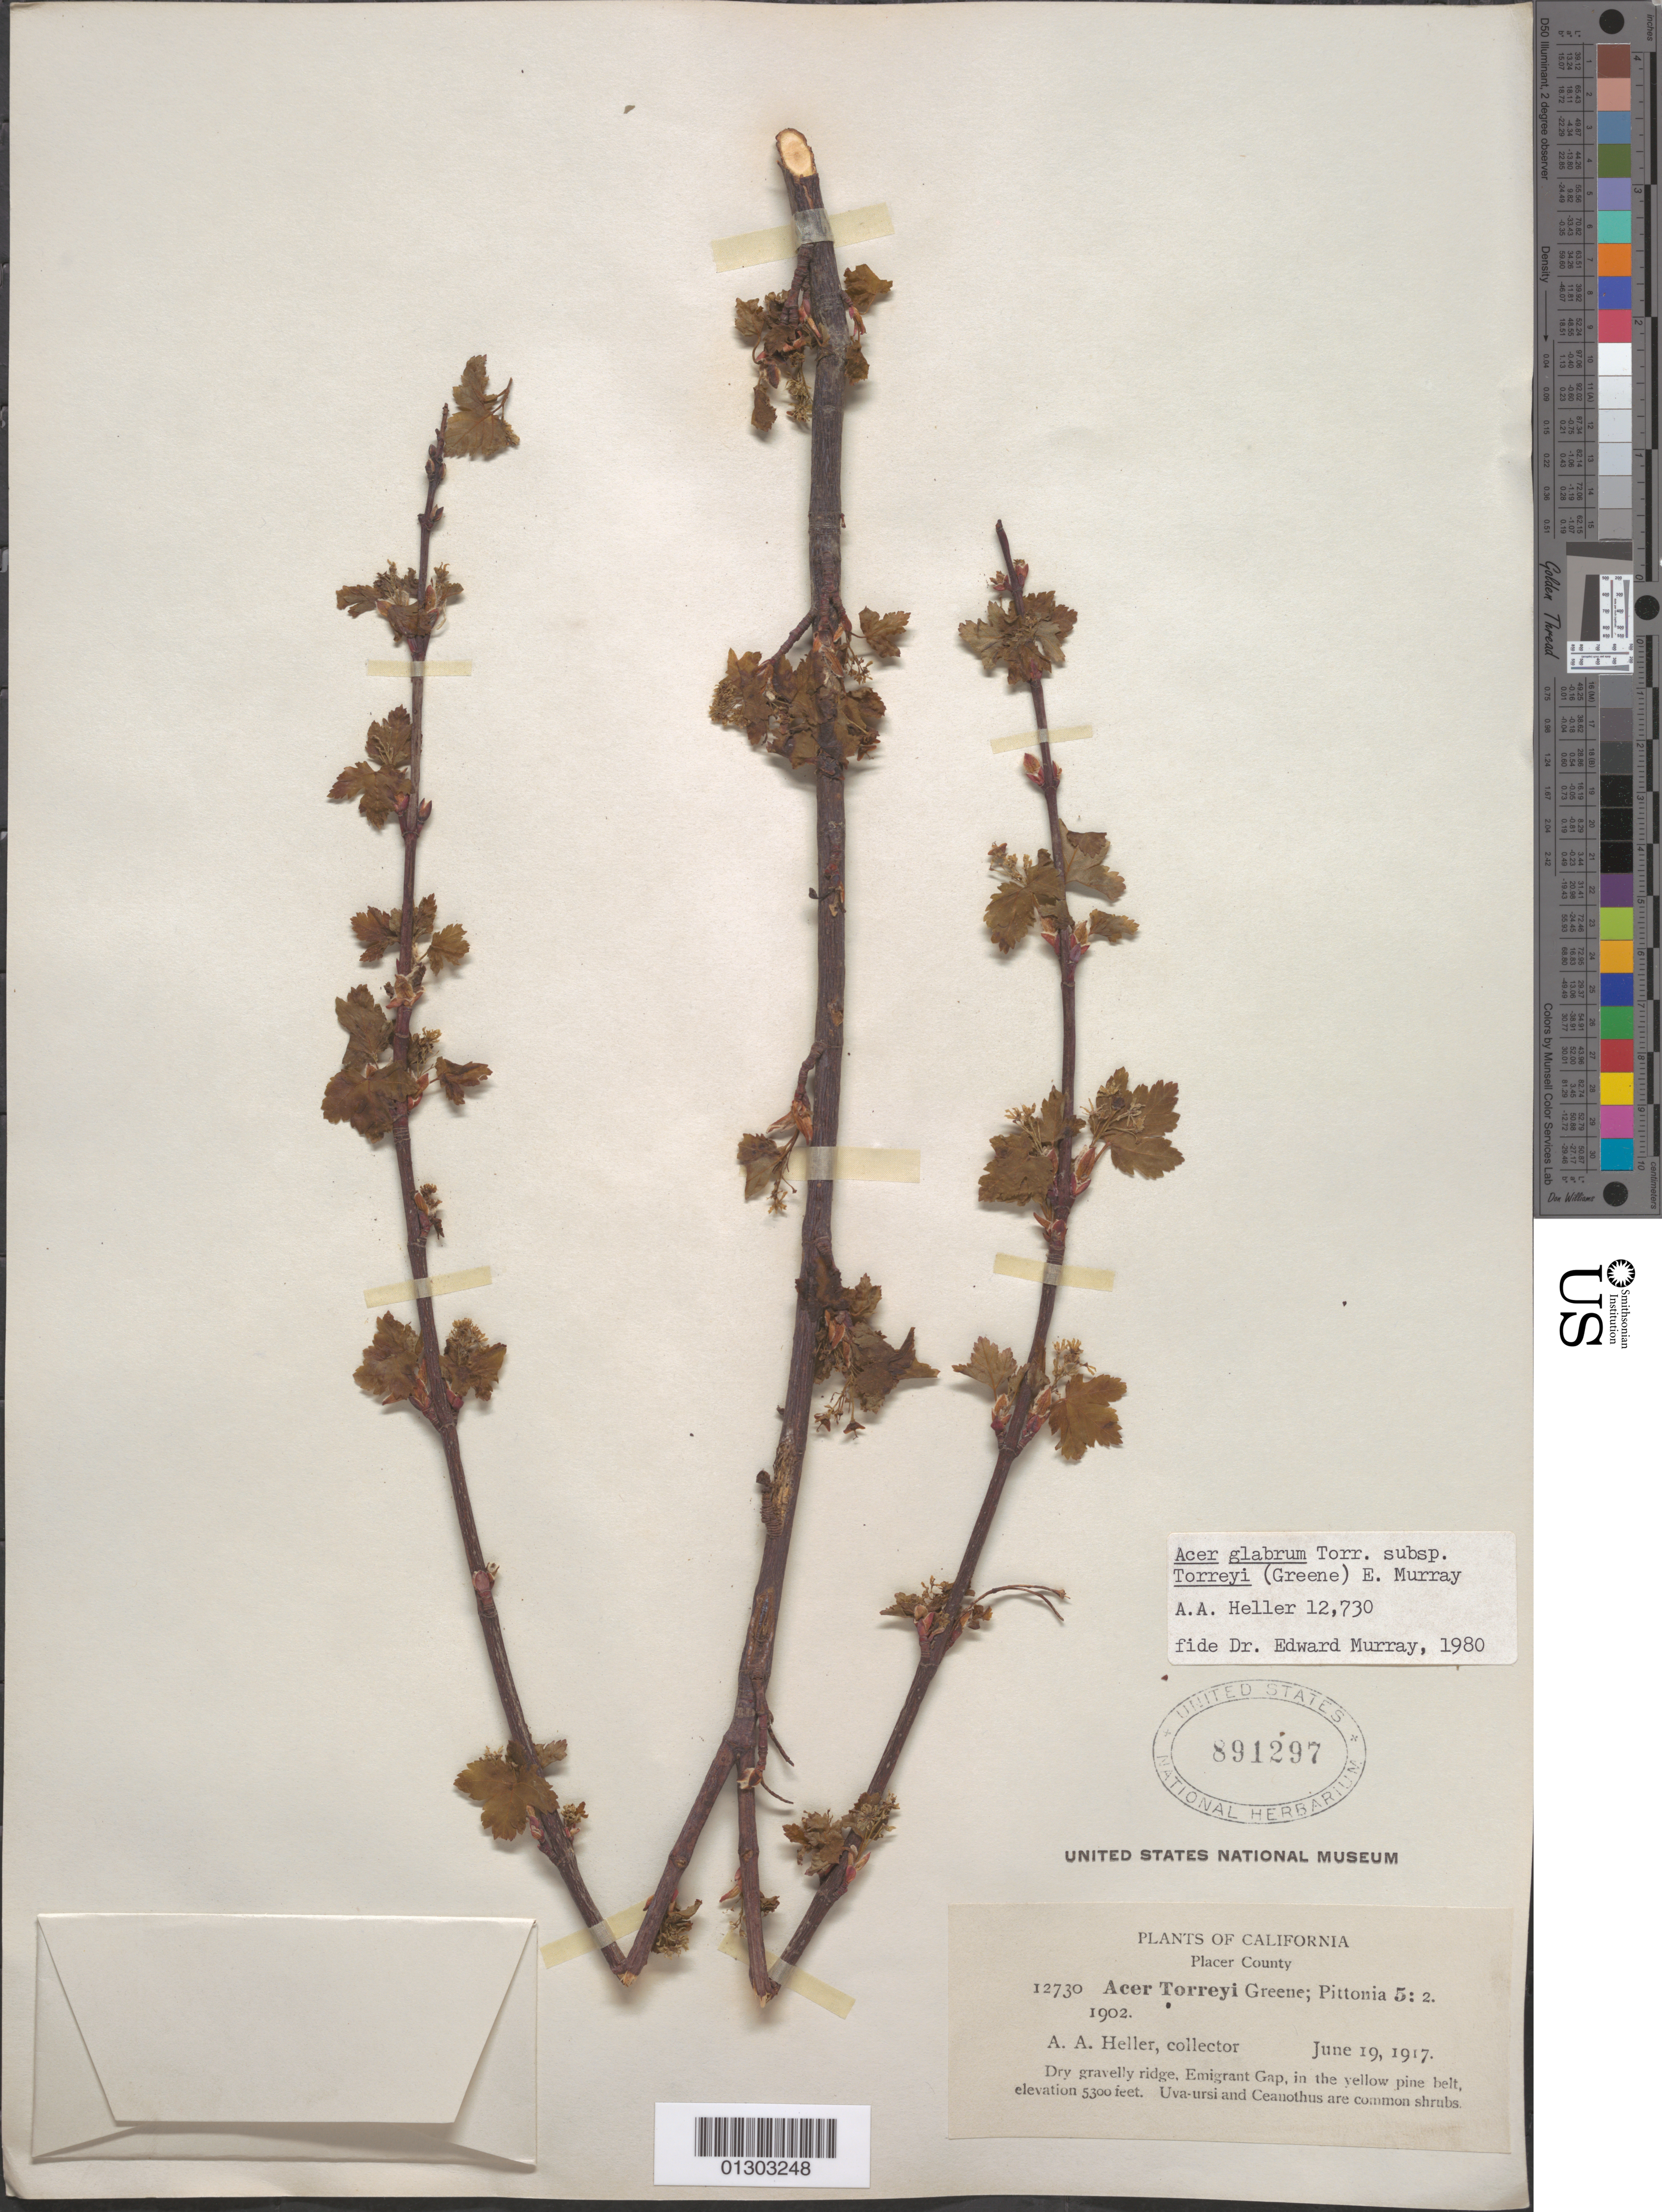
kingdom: Plantae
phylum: Tracheophyta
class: Magnoliopsida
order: Sapindales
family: Sapindaceae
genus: Acer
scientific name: Acer glabrum subsp. torreyi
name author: (Greene) A.E. Murray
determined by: Murray, Edward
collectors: A. A. Heller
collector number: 12730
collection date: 1917-06-19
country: United States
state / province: California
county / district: Placer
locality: Placer County, Emigrant Gap.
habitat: Dry gravelly ridge, in the yellow pine belt. Uva-ursi and Ceanothus are common shrubs.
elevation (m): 1615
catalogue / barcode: US 891297